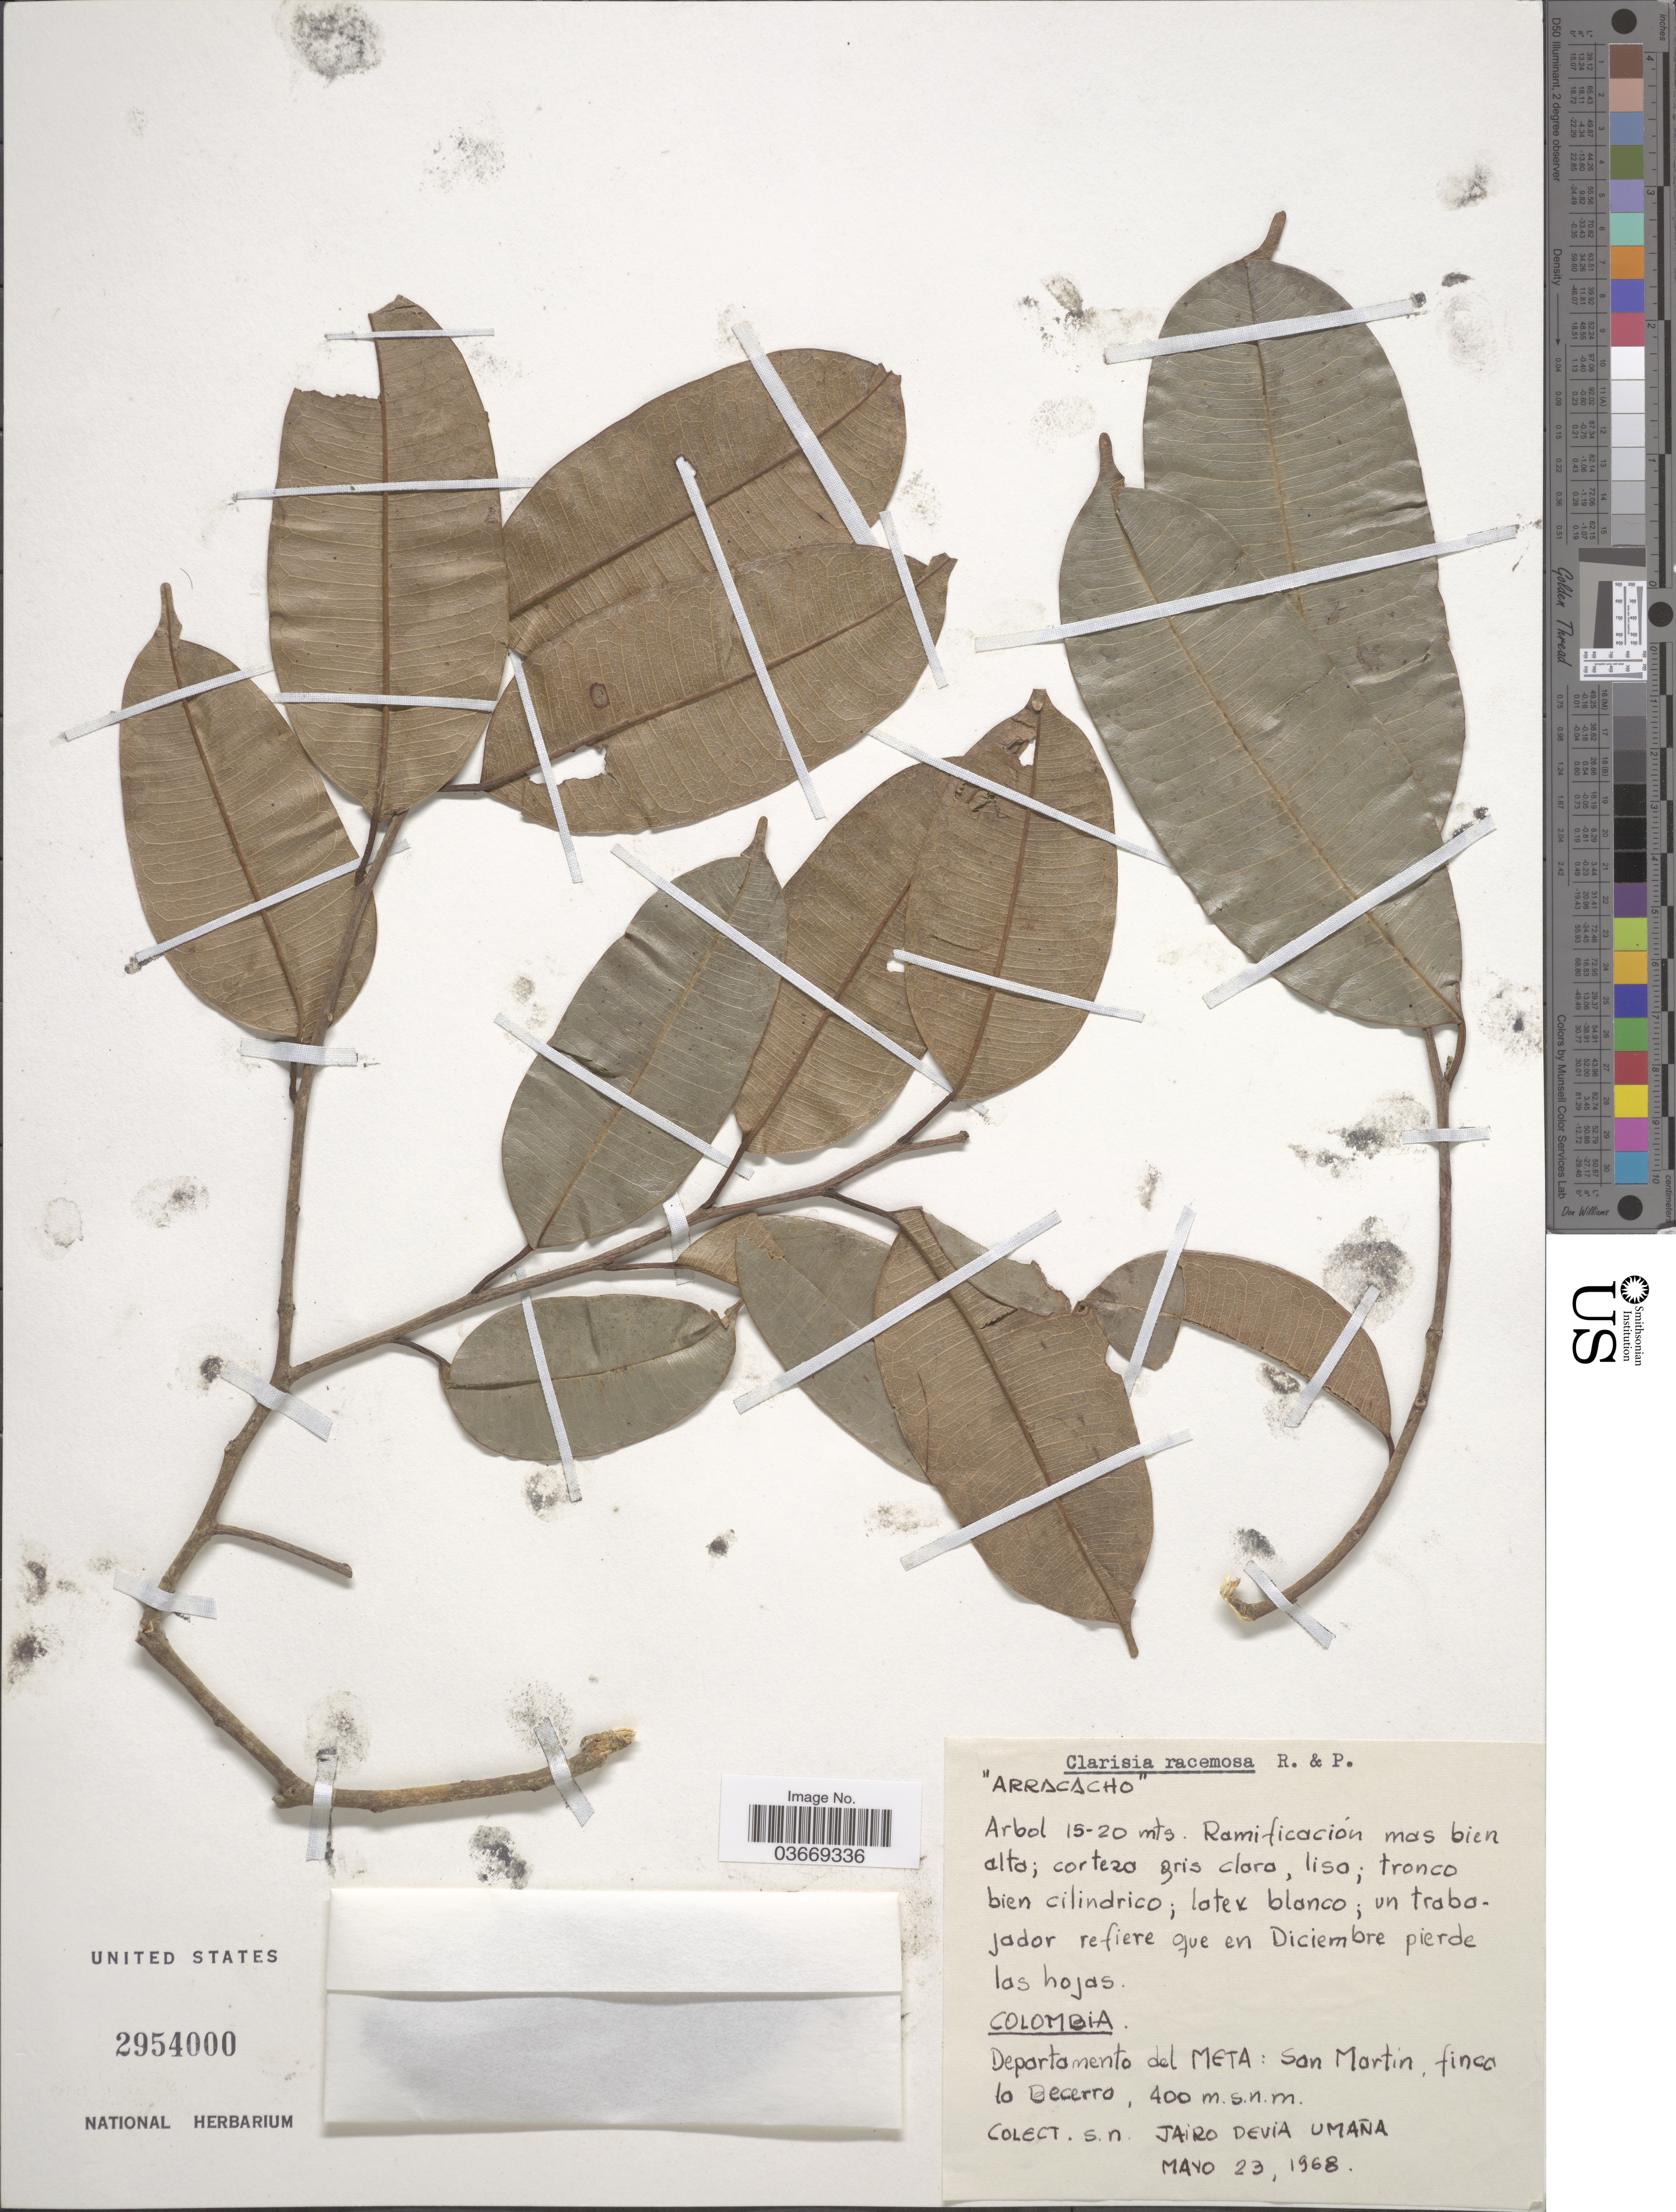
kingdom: Plantae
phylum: Tracheophyta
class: Magnoliopsida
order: Rosales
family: Moraceae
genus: Clarisia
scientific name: Clarisia racemosa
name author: Ruiz & Pav.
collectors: J. Umaña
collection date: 1968-05-23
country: Colombia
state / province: Meta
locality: Departamento del Meta: San Martin, finca la Becerro.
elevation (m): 400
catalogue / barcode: US 2954000